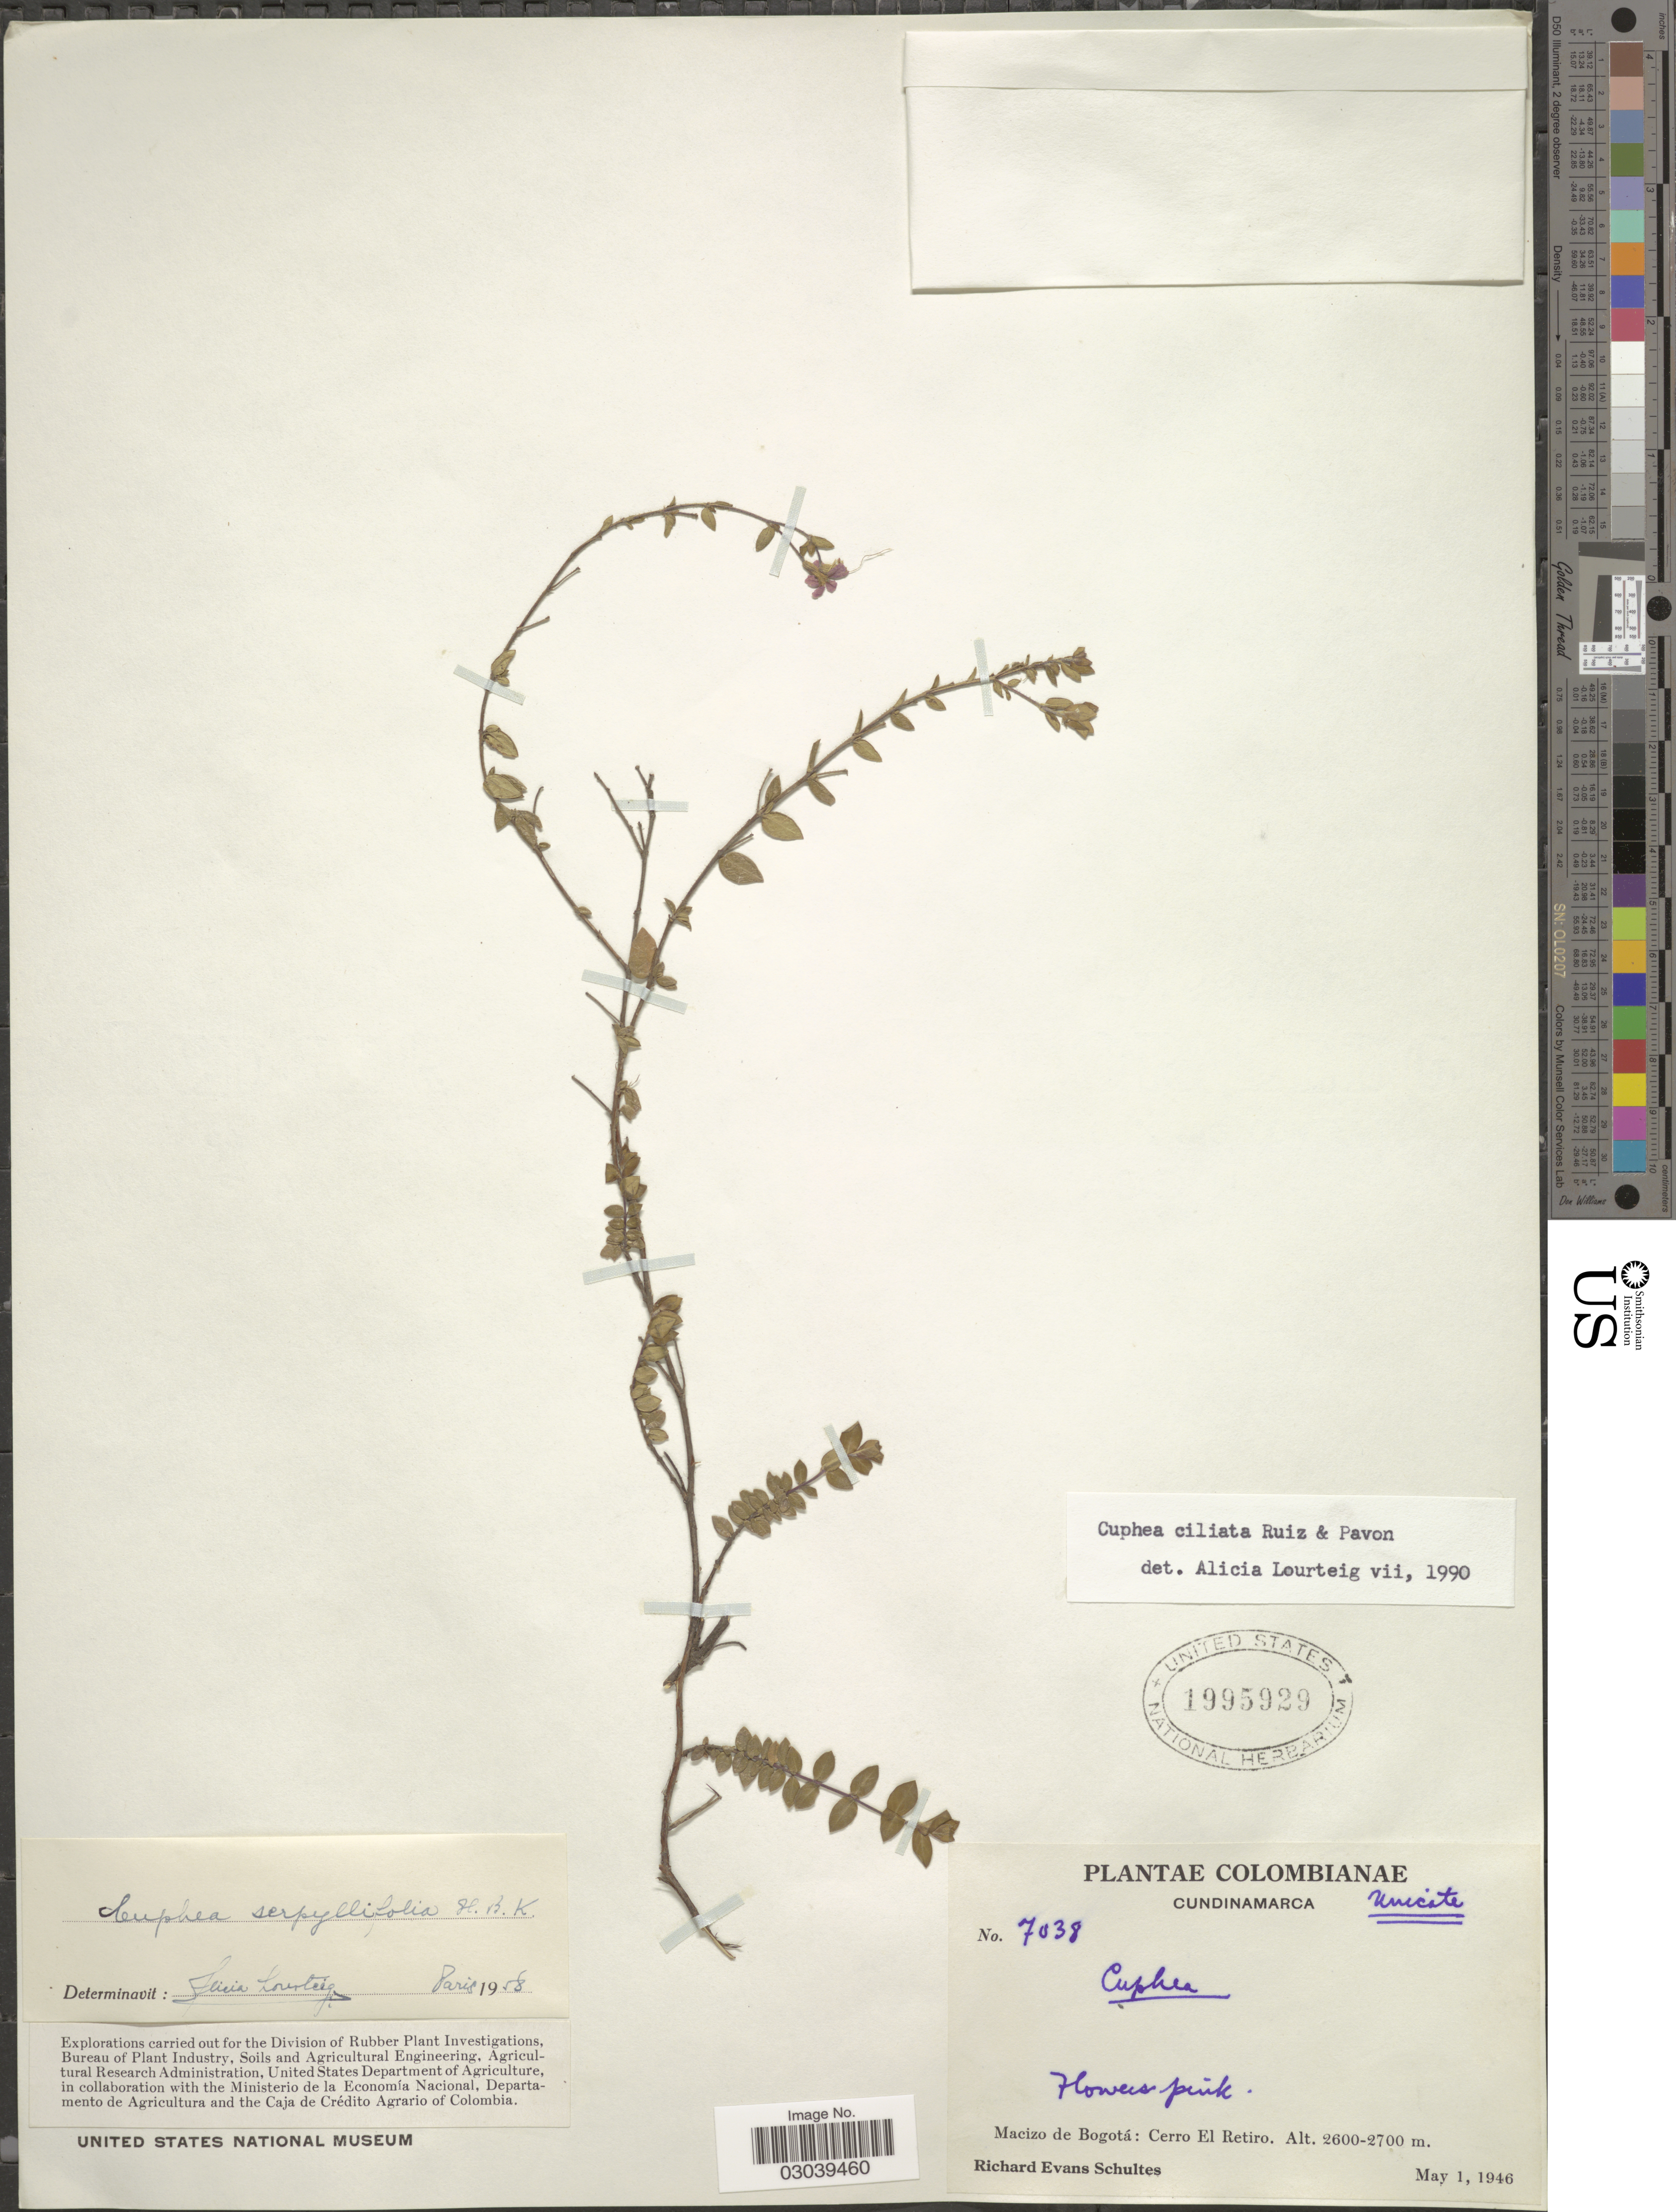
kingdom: Plantae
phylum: Tracheophyta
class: Magnoliopsida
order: Myrtales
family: Lythraceae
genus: Cuphea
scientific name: Cuphea ciliata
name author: Ruiz & Pav.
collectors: R. E. Schultes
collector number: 7038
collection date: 1946-05-01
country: Colombia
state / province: Cundinamarca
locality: Macizo de Bogotá: Cerro El Retiro.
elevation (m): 2600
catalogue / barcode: US 1995929